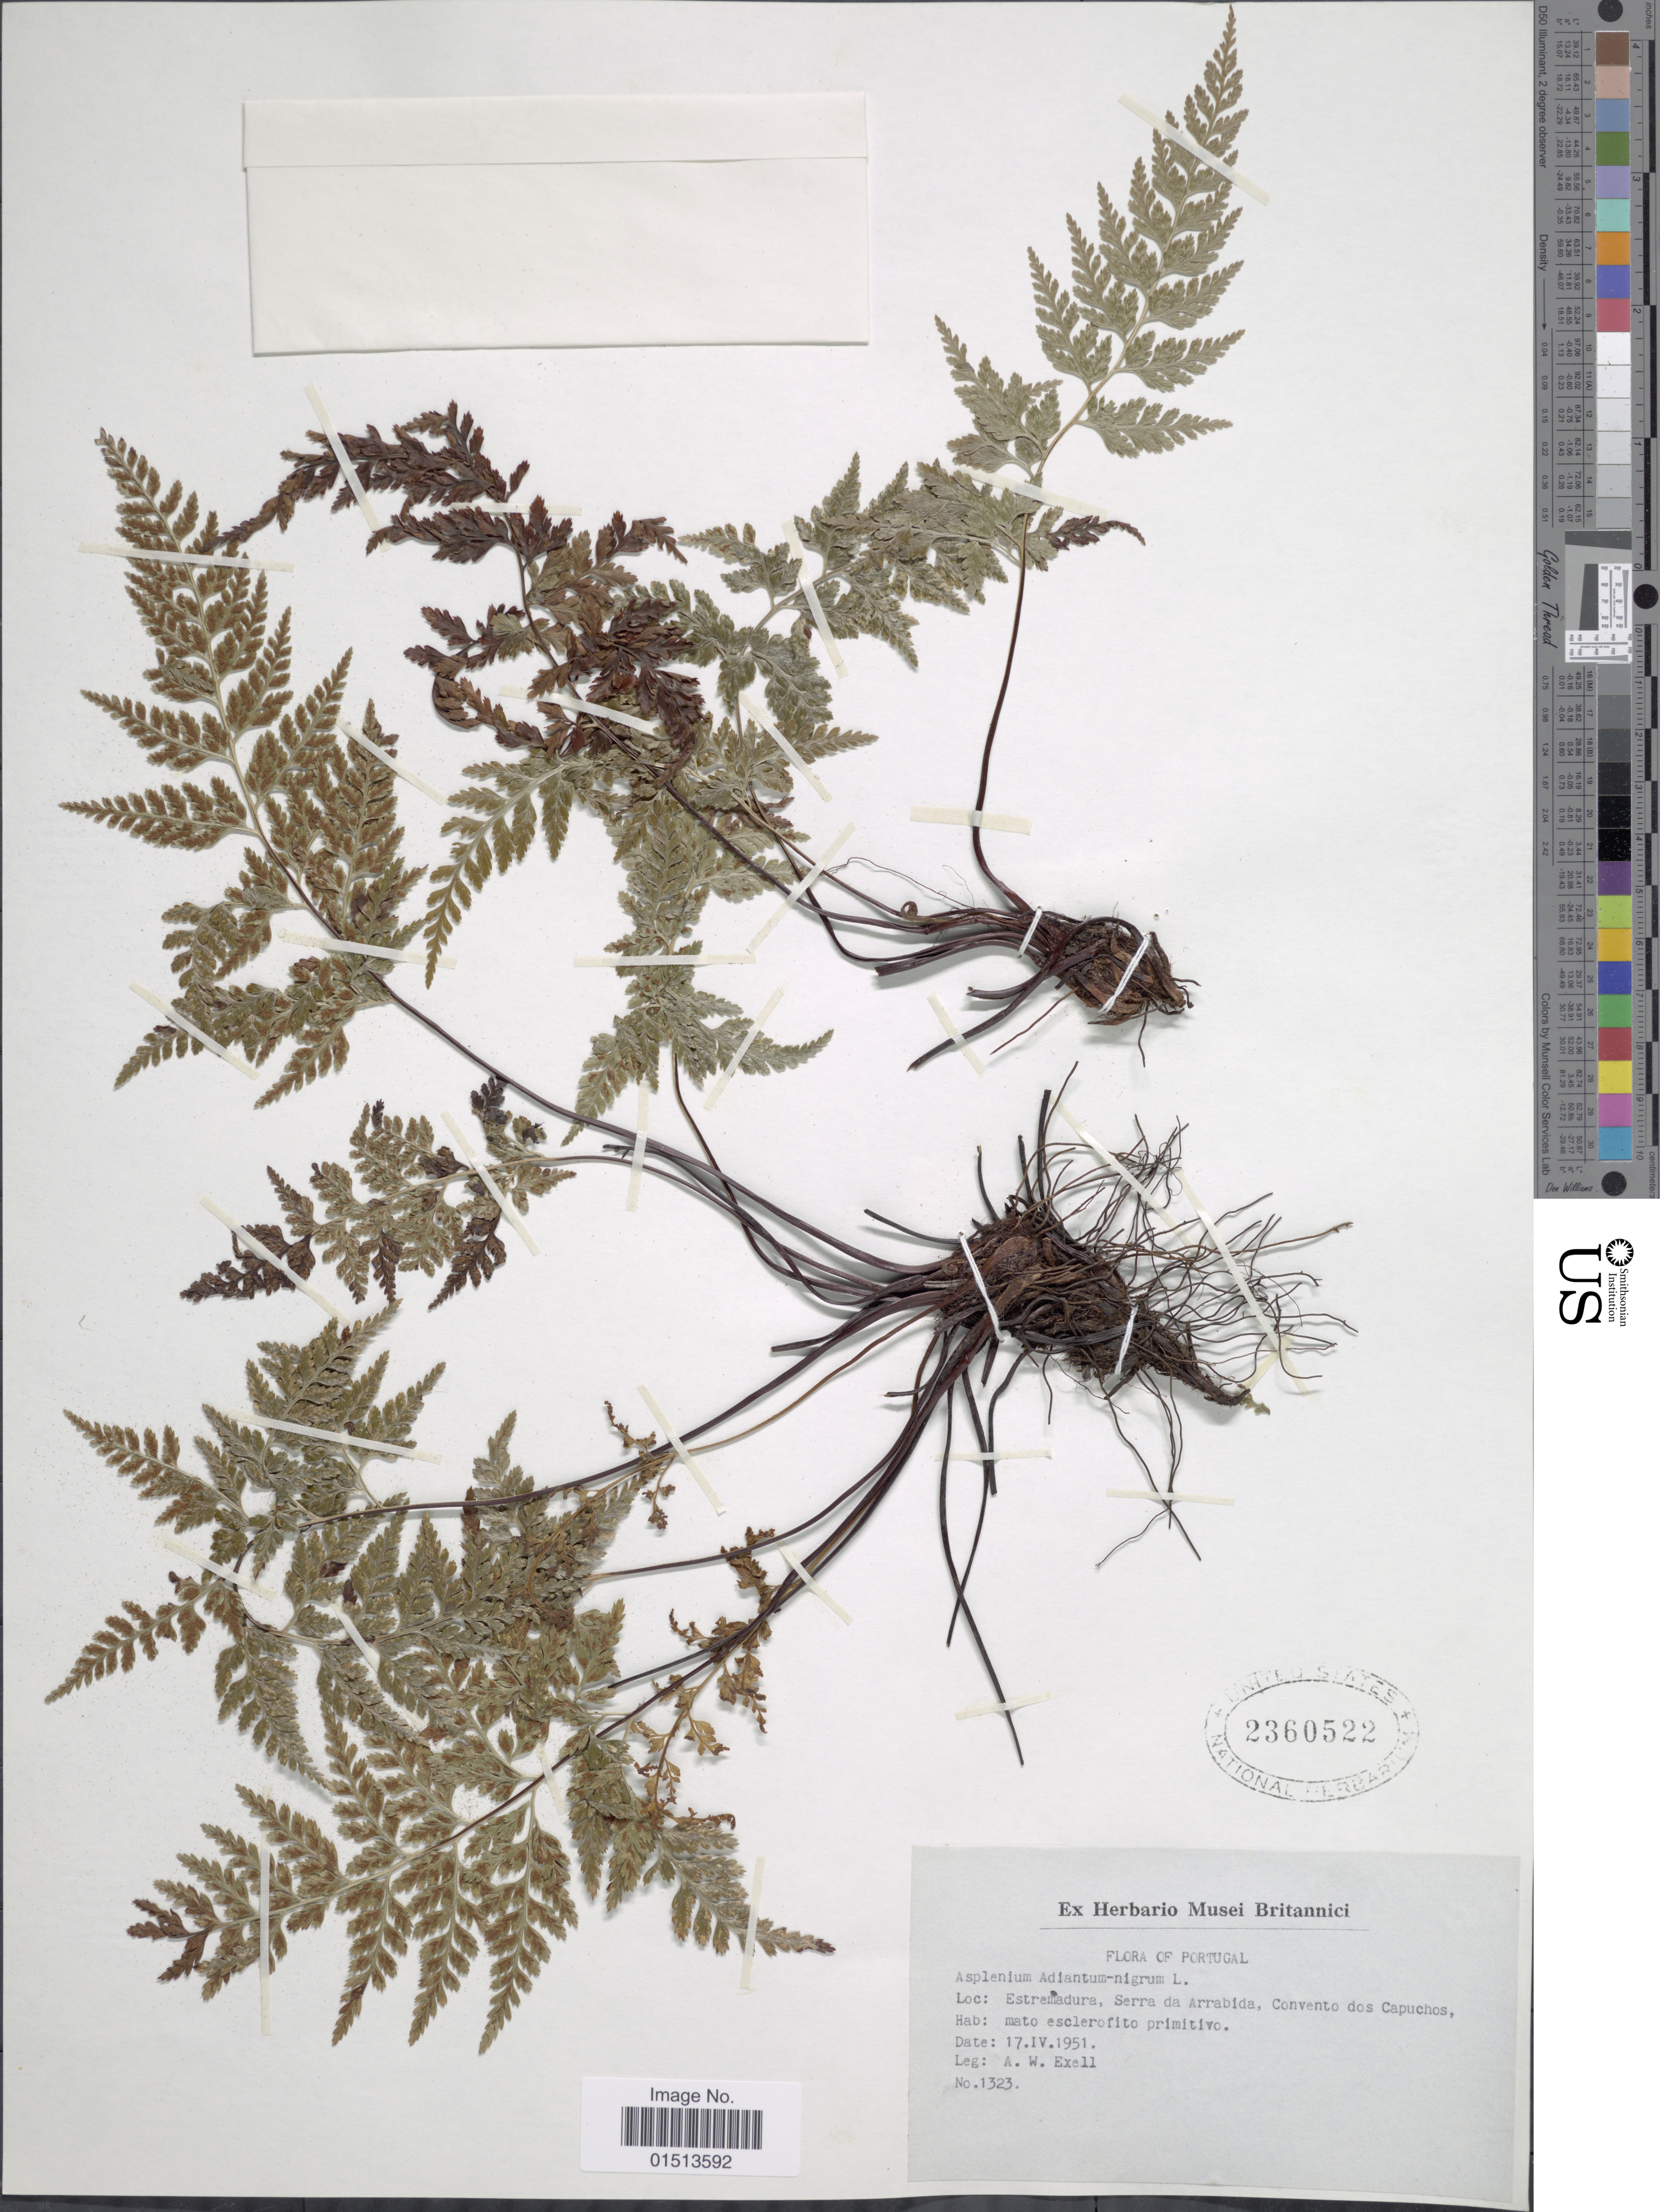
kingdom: Plantae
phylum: Tracheophyta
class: Polypodiopsida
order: Polypodiales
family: Aspleniaceae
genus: Asplenium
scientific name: Asplenium adiantum-nigrum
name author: L.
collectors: A. Exell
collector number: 1323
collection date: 1951-04-17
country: Portugal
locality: Estremadura, Serra da Arrabida, Convento dos Capuchos.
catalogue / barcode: US 2360522